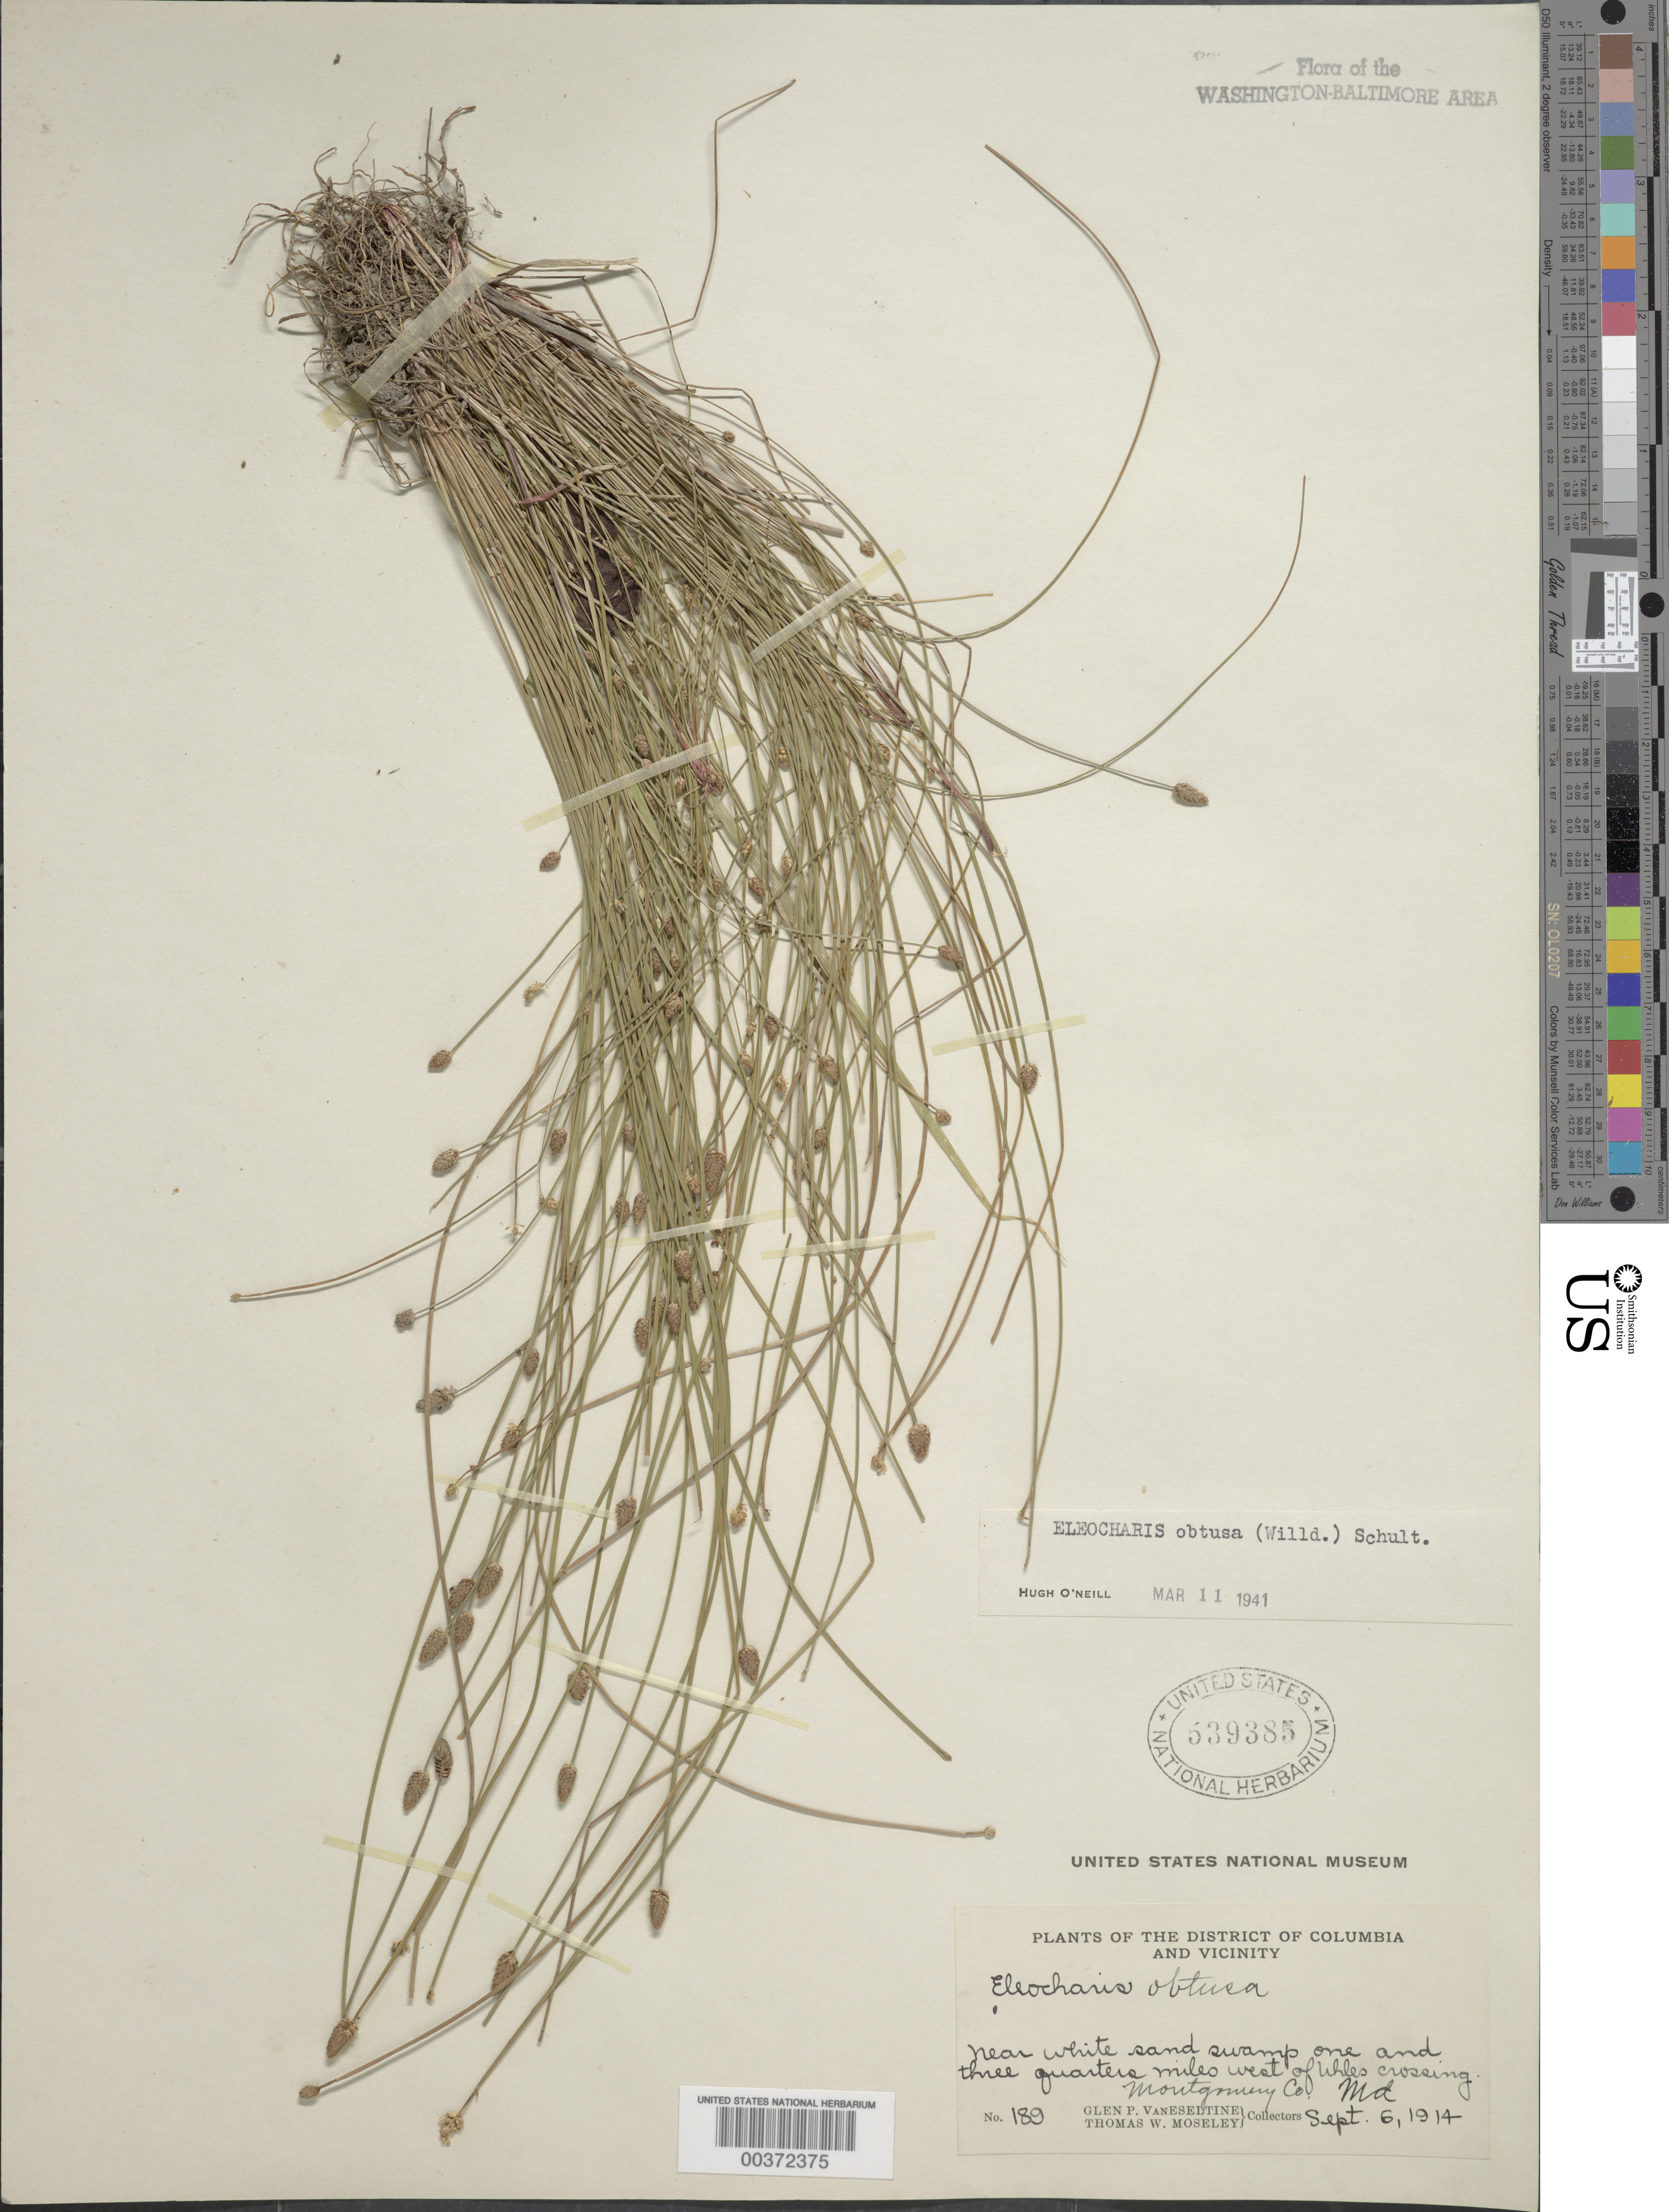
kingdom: Plantae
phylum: Tracheophyta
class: Liliopsida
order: Poales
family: Cyperaceae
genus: Eleocharis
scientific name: Eleocharis obtusa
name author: (Willd.) Schult.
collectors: G. P. Van Eseltine & T. Moseley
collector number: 189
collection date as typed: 06 Sep 1914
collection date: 1914-09-06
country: United States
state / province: Maryland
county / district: Prince George's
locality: West of Uhles Crossing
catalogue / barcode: US 539385